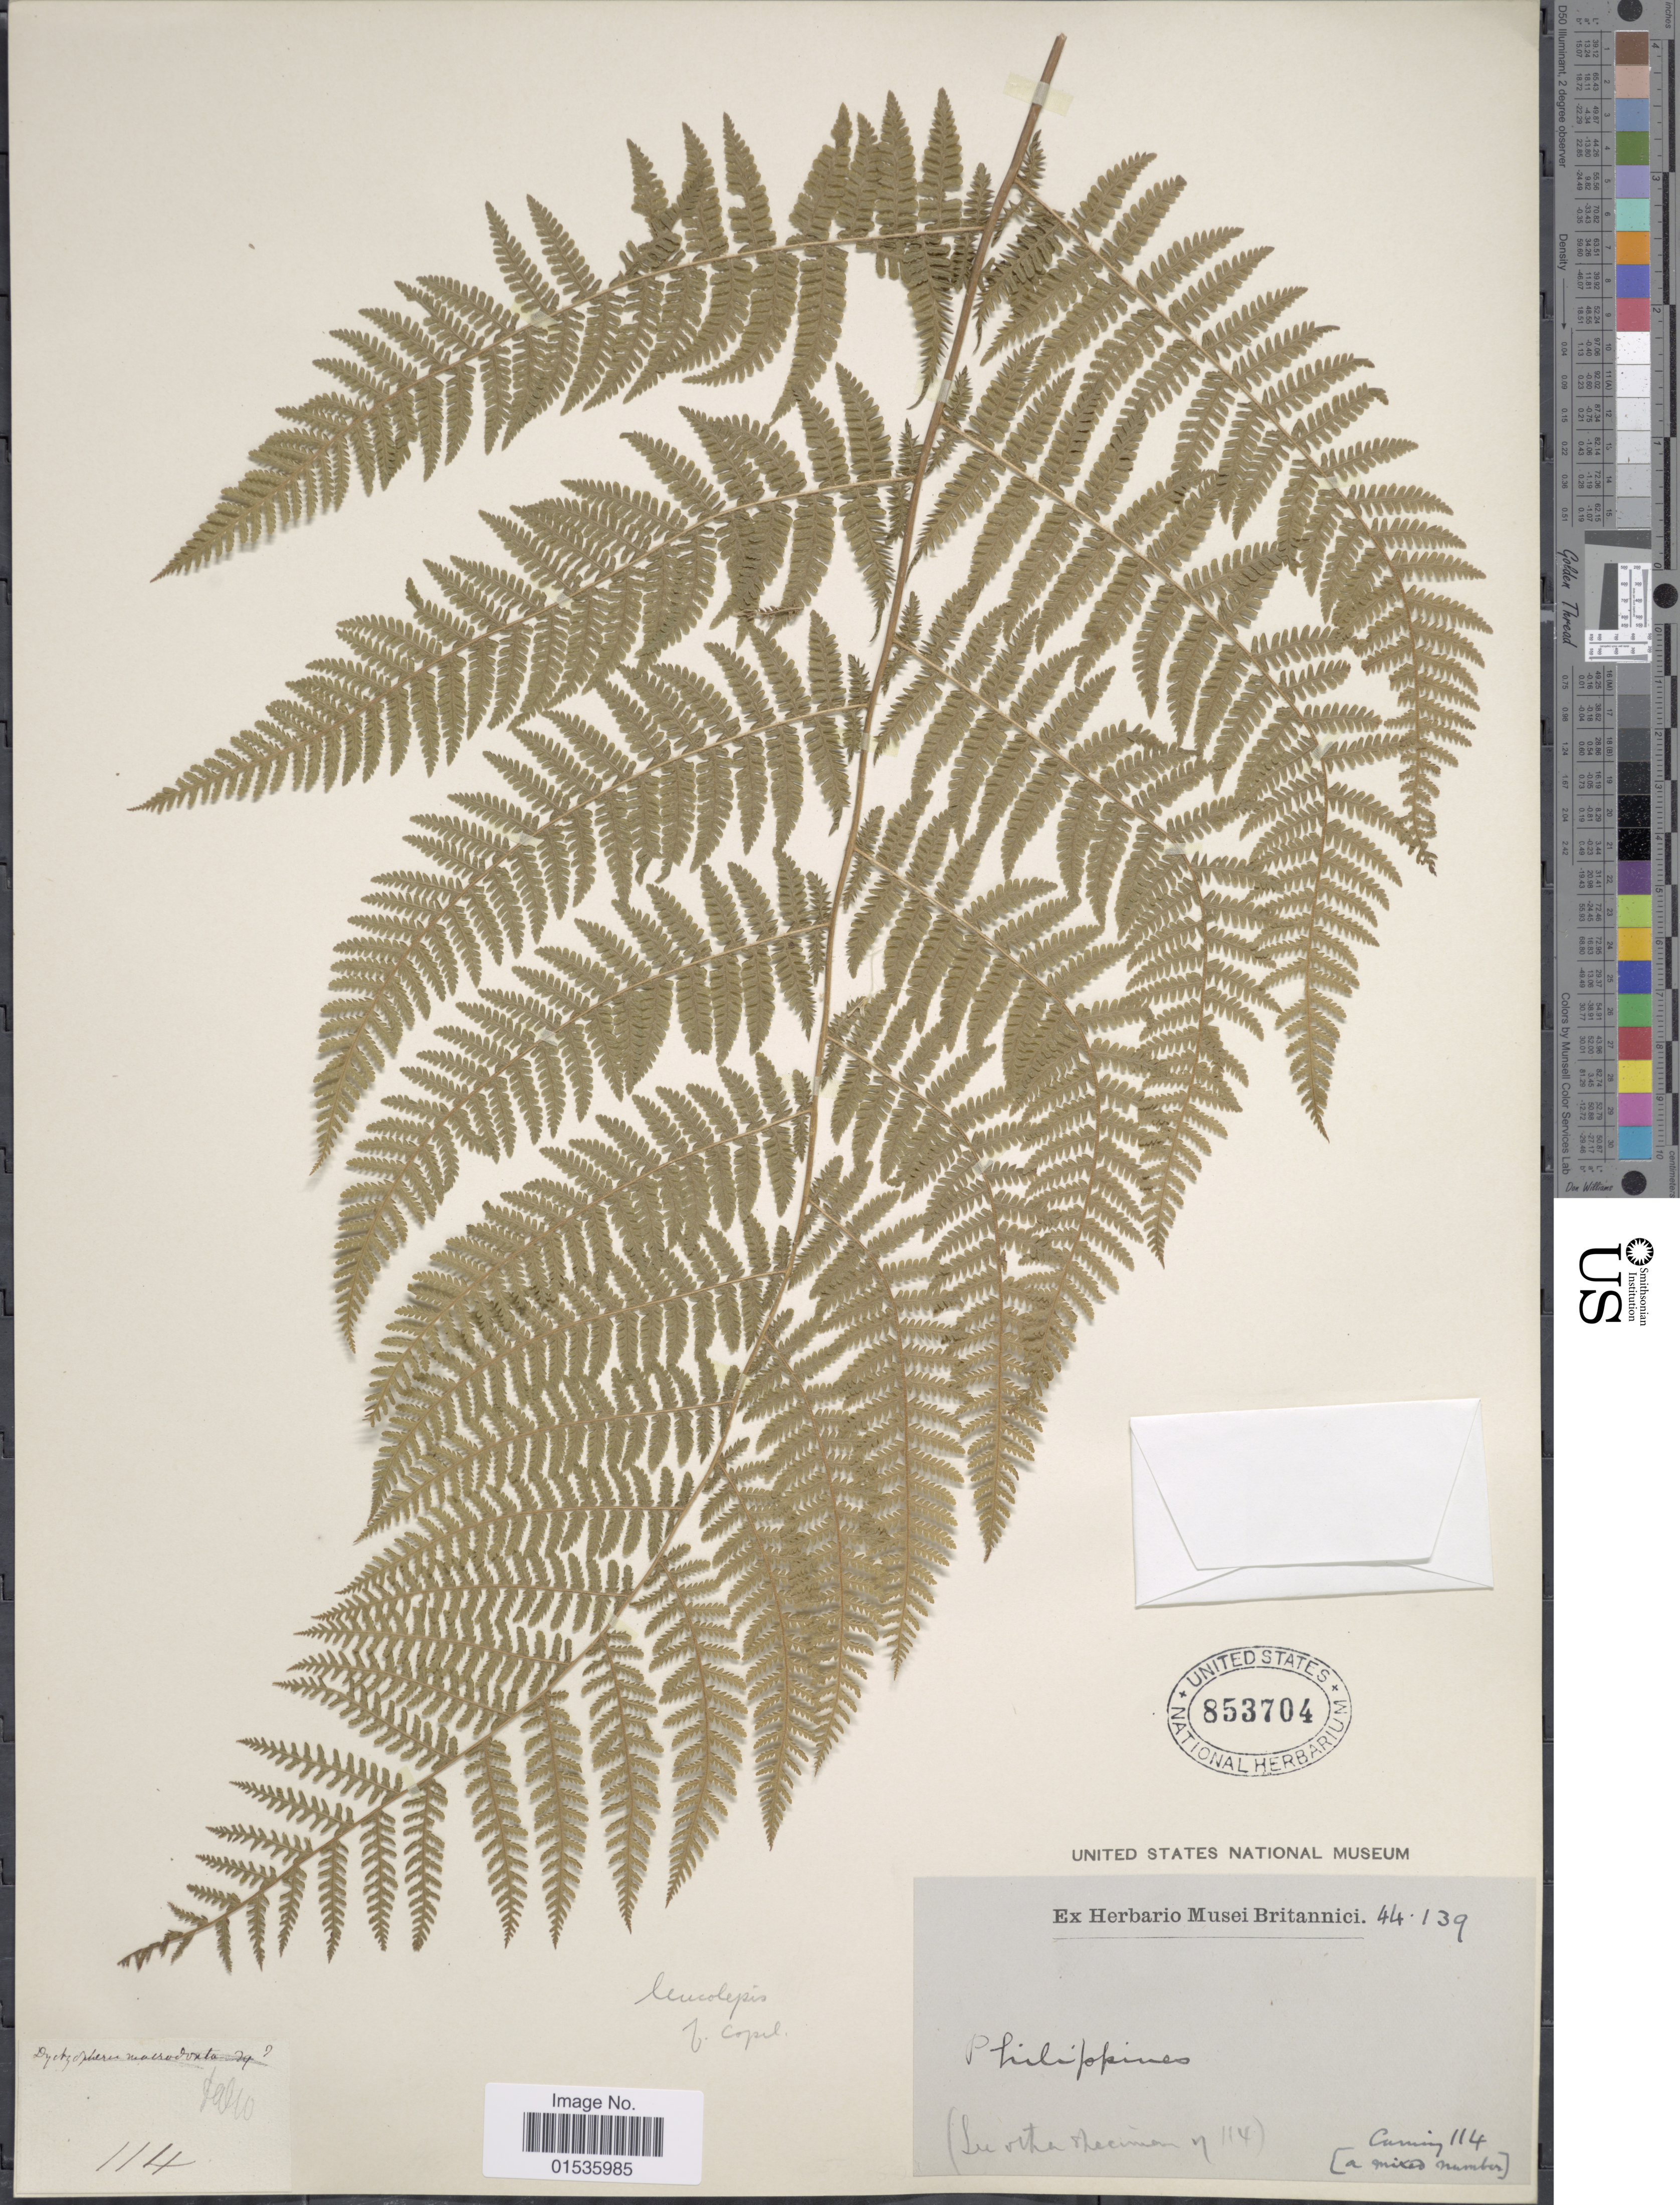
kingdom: Plantae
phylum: Tracheophyta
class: Polypodiopsida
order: Polypodiales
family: Thelypteridaceae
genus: Macrothelypteris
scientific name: Macrothelypteris polypodioides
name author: (Hook.) Holttum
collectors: -. Cuming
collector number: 114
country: Philippines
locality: Philippines.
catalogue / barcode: US 853704